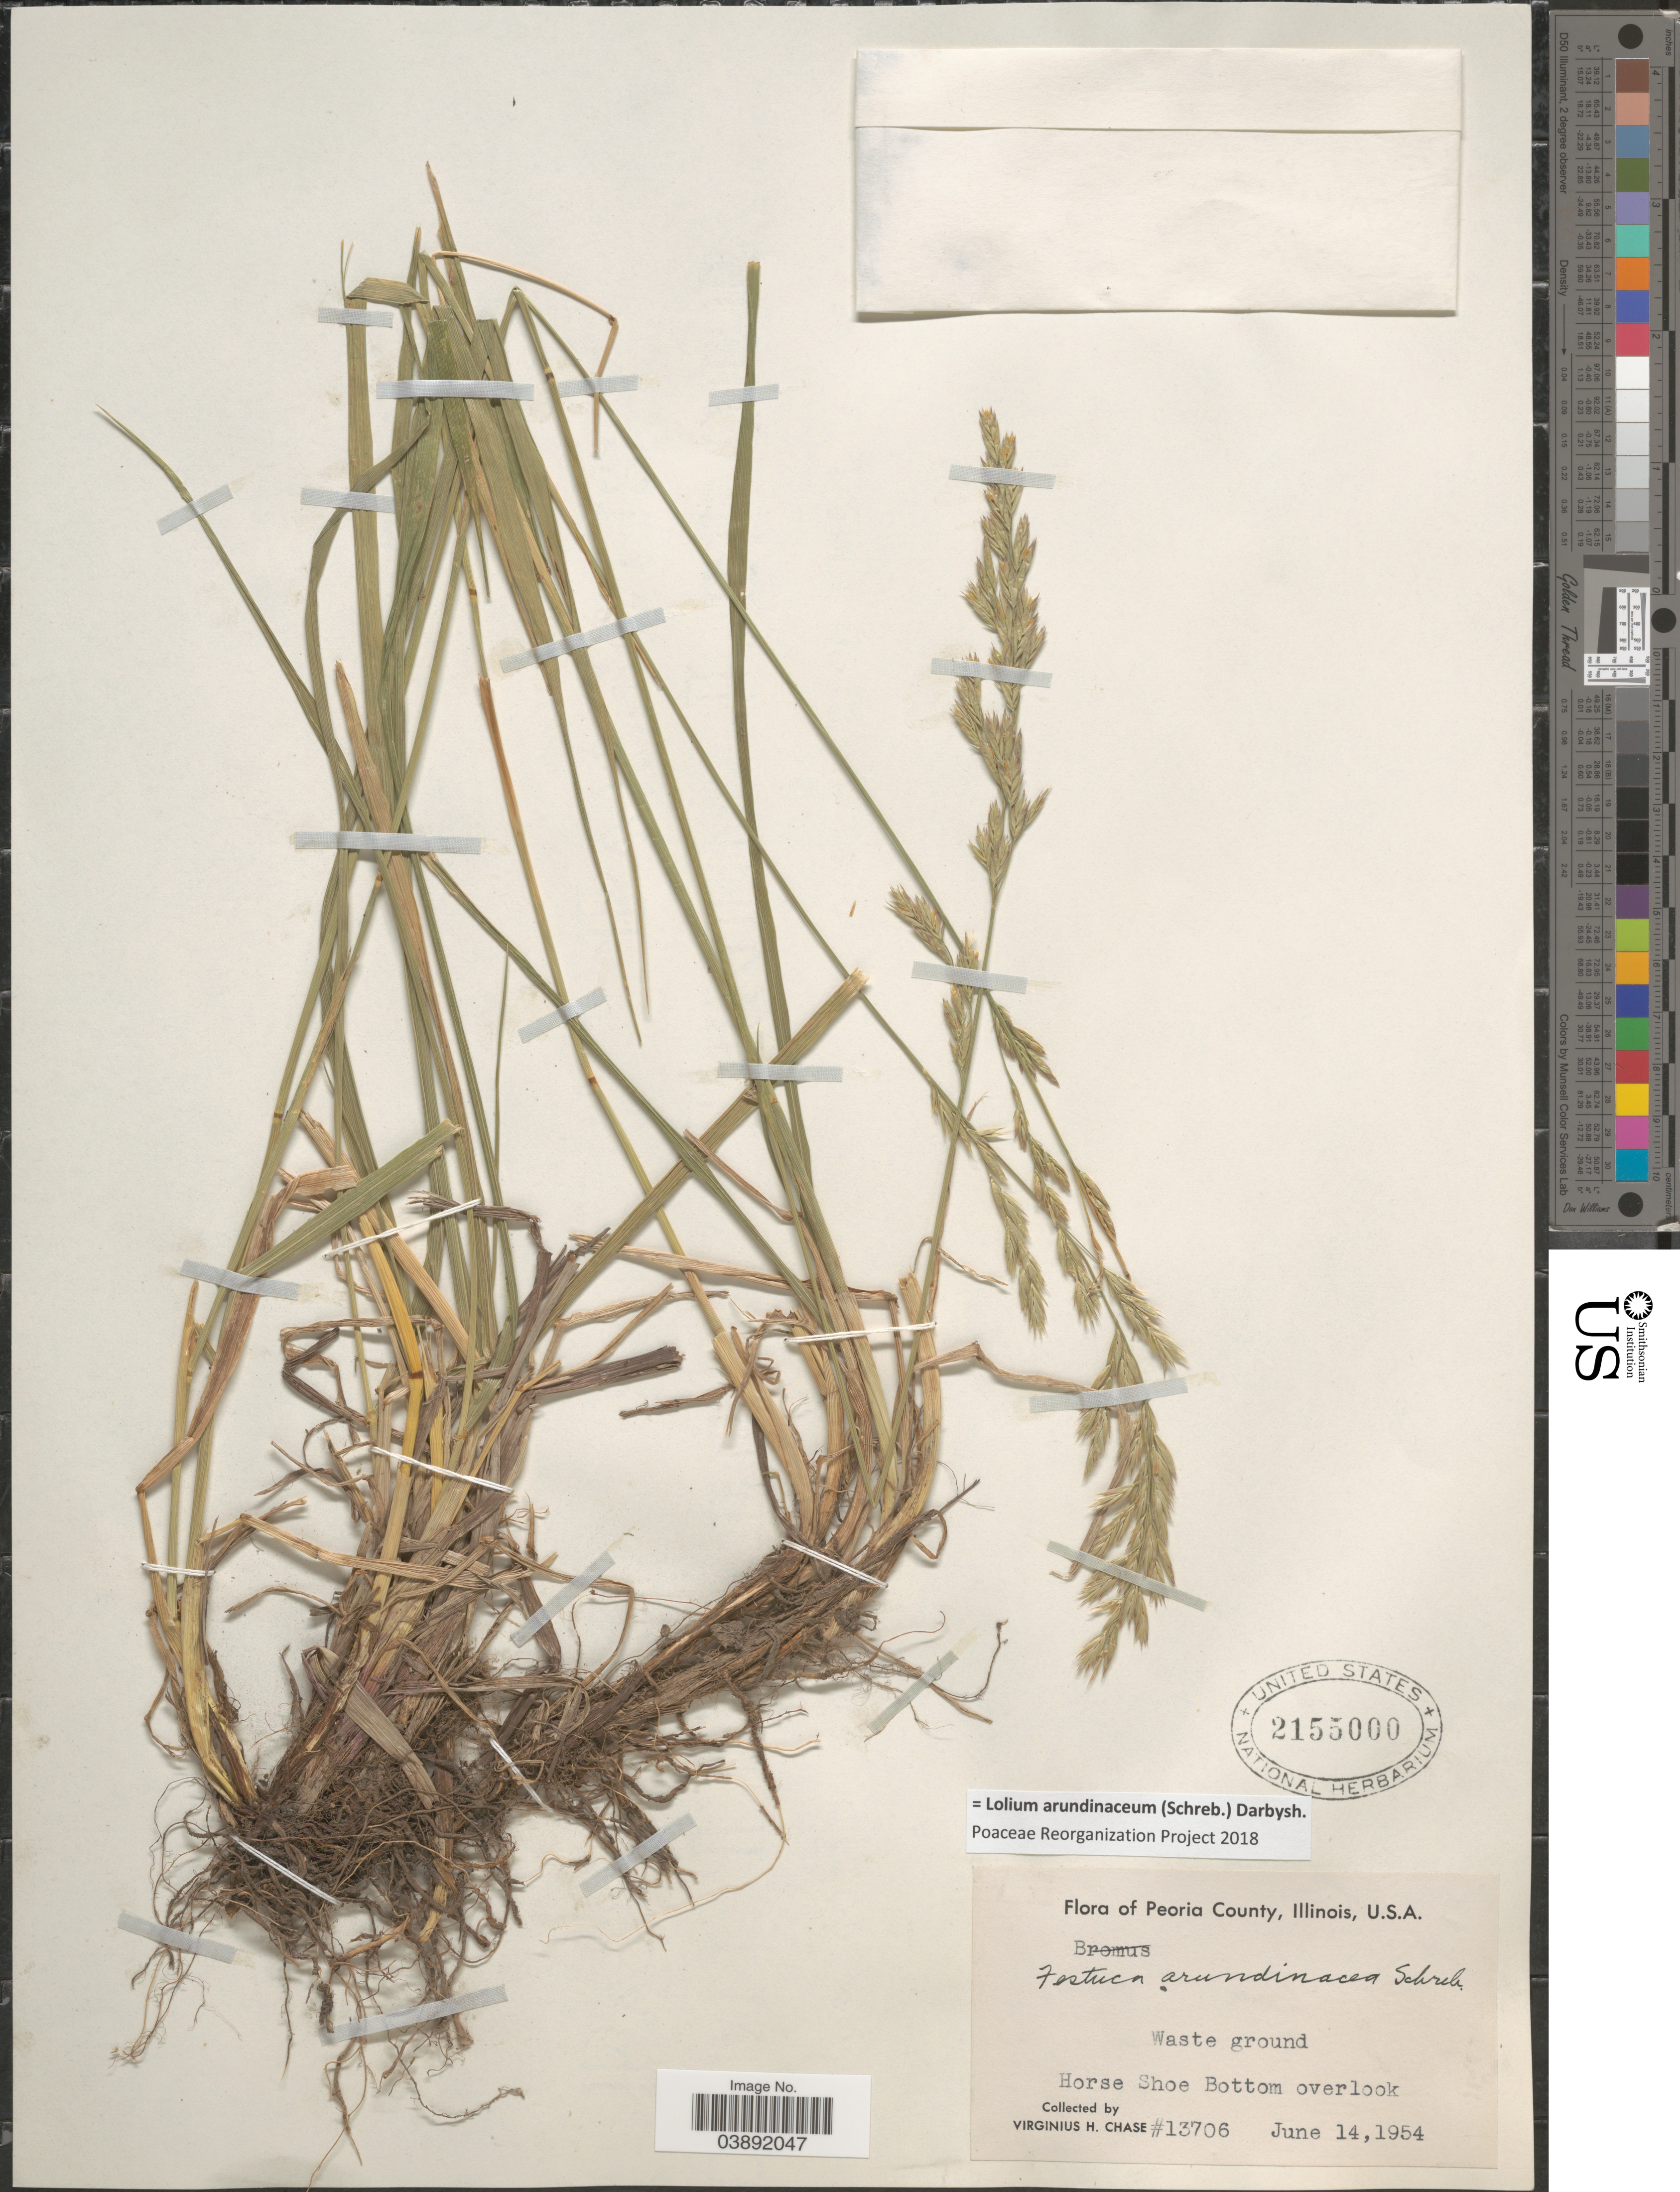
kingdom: Plantae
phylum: Tracheophyta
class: Liliopsida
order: Poales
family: Poaceae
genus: Lolium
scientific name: Lolium arundinaceum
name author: (Schreb.) Darbysh.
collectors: V. H. Chase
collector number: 13706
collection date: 1954-06-14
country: United States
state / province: Illinois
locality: Peoria County. Waste ground. Horse Shoe Bottom overlook.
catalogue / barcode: US 2155000